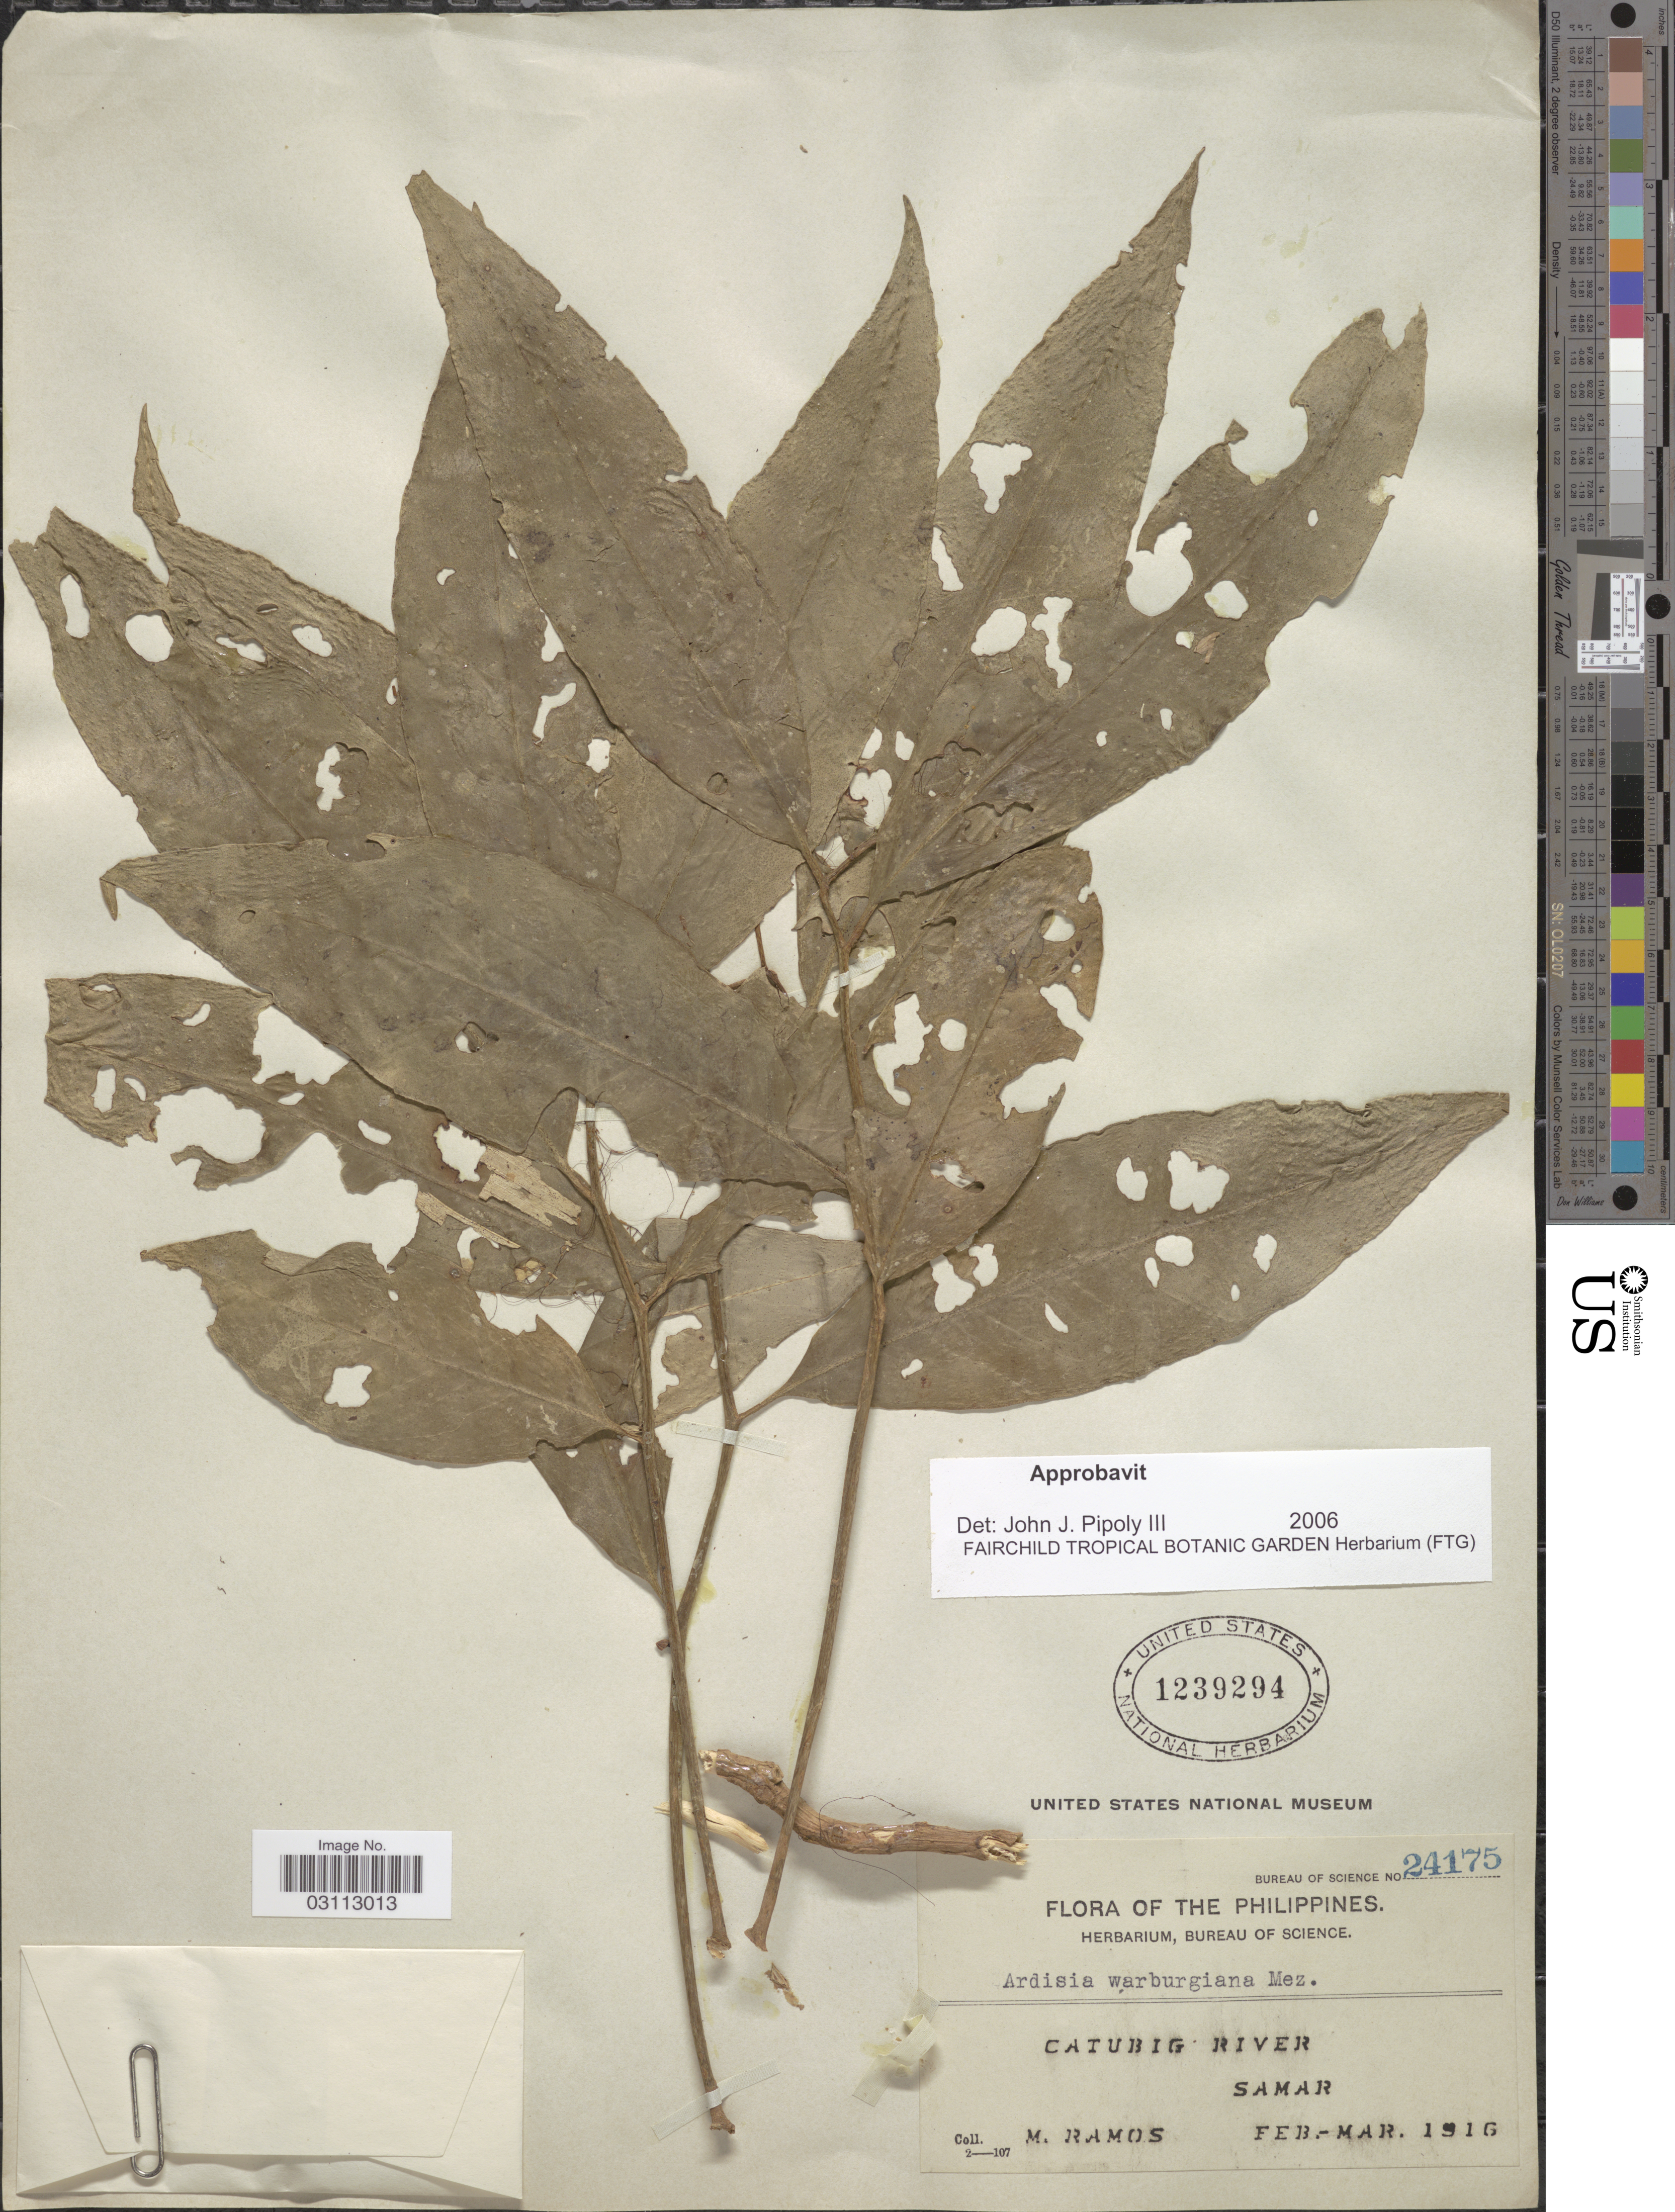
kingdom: Plantae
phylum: Tracheophyta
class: Magnoliopsida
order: Ericales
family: Primulaceae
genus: Ardisia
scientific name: Ardisia warburgiana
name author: Mez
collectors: M. Ramos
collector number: Bureau of Science 24175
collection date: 1916-02/1916-03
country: Philippines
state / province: Eastern Visayas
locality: Catubig River. Samar.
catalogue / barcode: US 1239294